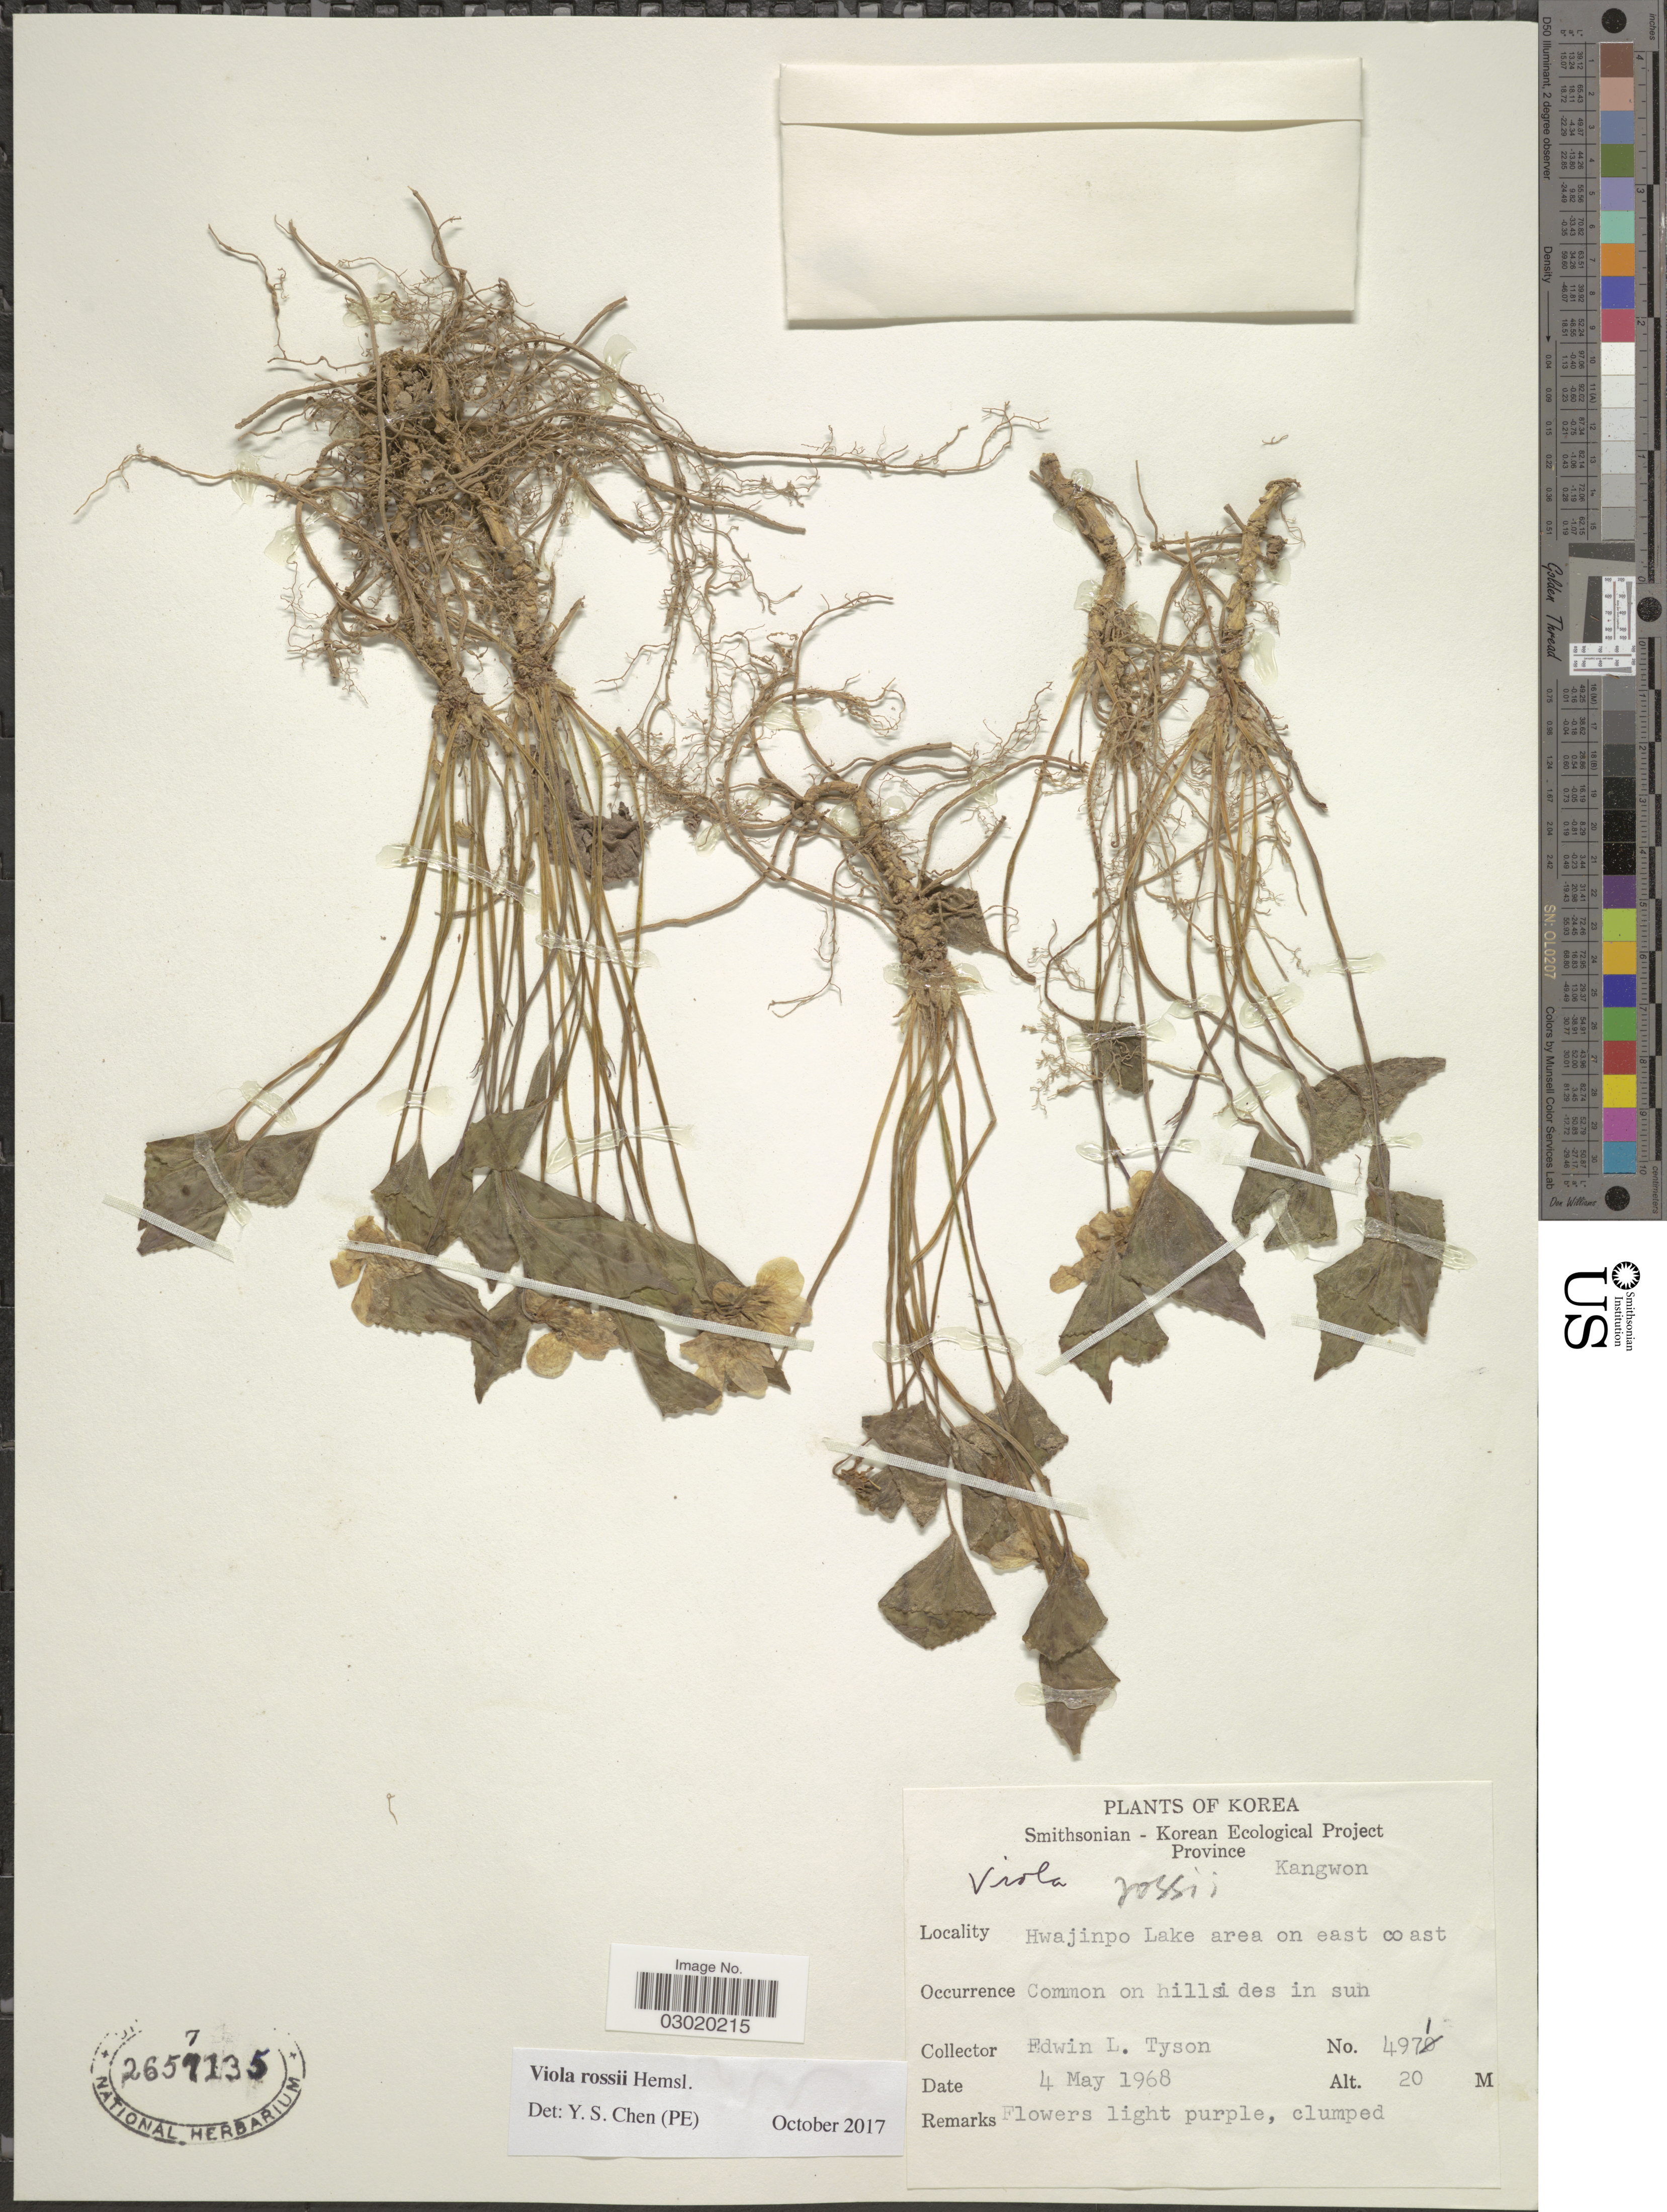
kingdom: Plantae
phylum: Tracheophyta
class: Magnoliopsida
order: Malpighiales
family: Violaceae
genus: Viola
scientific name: Viola rossii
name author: Hemsl.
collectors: E. L. Tyson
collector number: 4970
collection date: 1968-05-04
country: North Korea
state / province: Kangwon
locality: Kangwon, Hwajinpo Lake area on east coast.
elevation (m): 20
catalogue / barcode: US 2657135